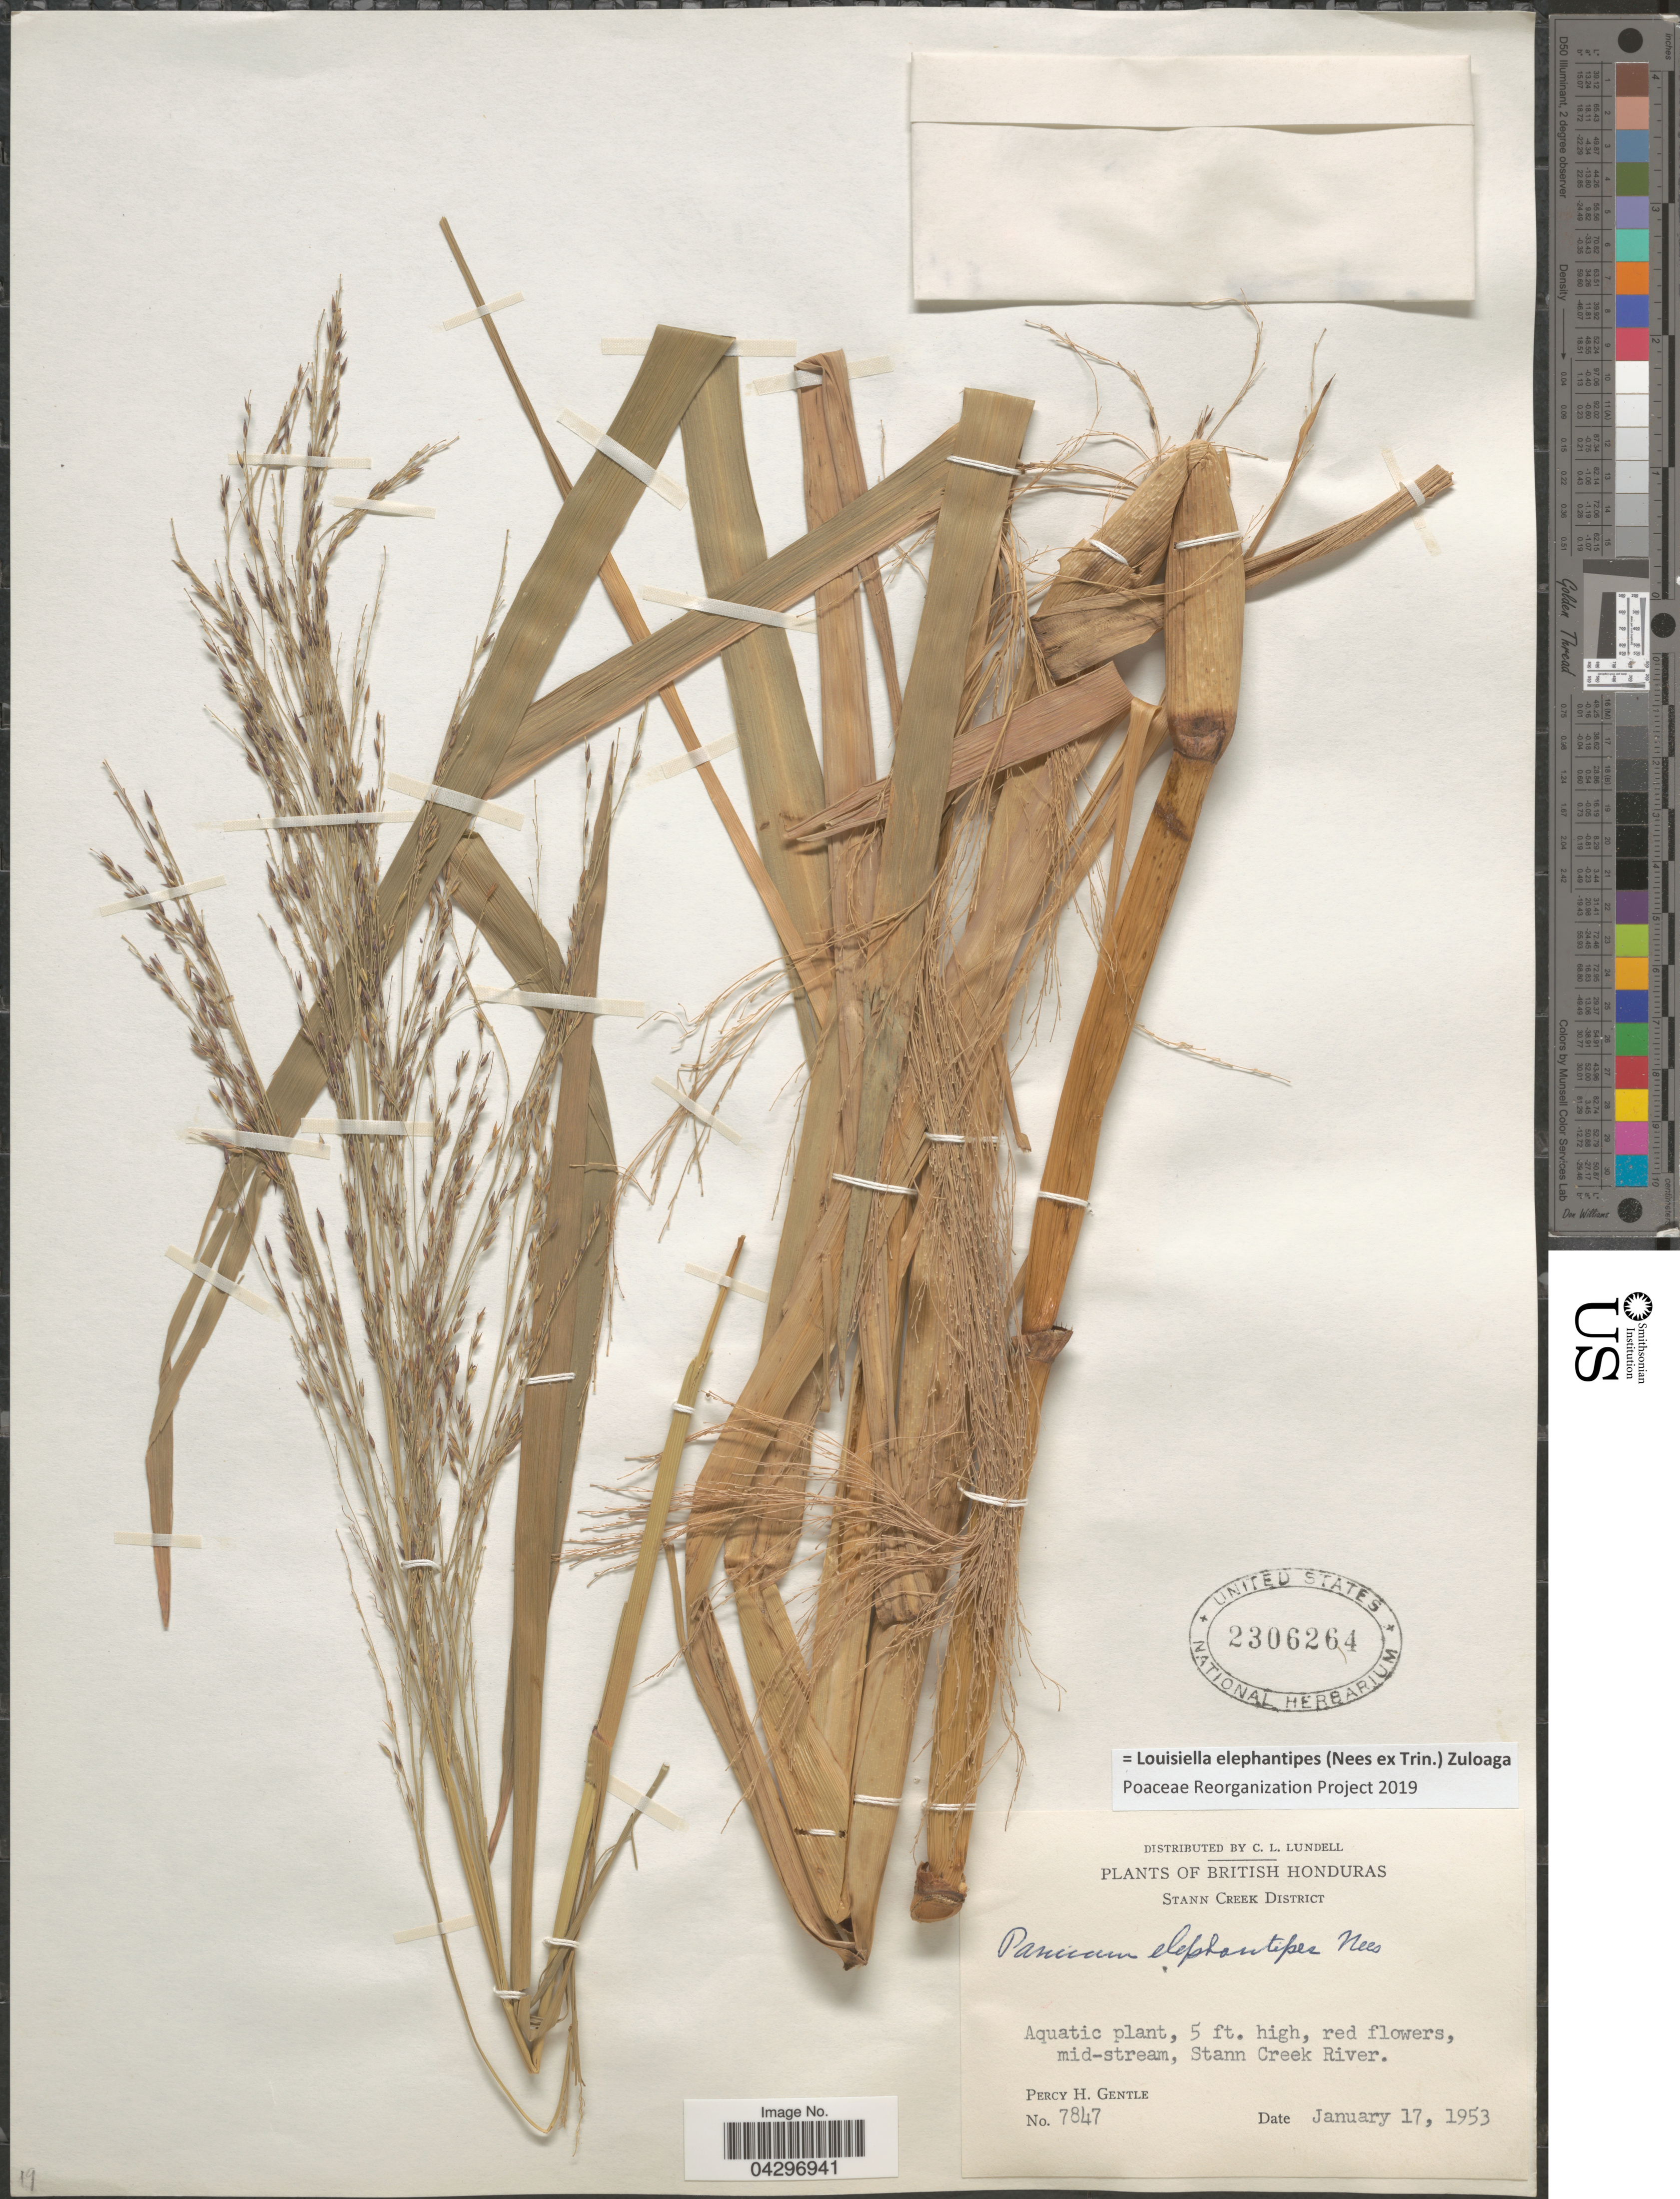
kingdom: Plantae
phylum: Tracheophyta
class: Liliopsida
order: Poales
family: Poaceae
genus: Louisiella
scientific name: Louisiella elephantipes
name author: (Nees ex Trin.) Zuloaga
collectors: P. H. Gentle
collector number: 7847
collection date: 1953-01-17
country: Belize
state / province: Stann Creek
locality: British Honduras. Stann Creek District. Mid-stream, Stann Creek River.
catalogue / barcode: US 2306264